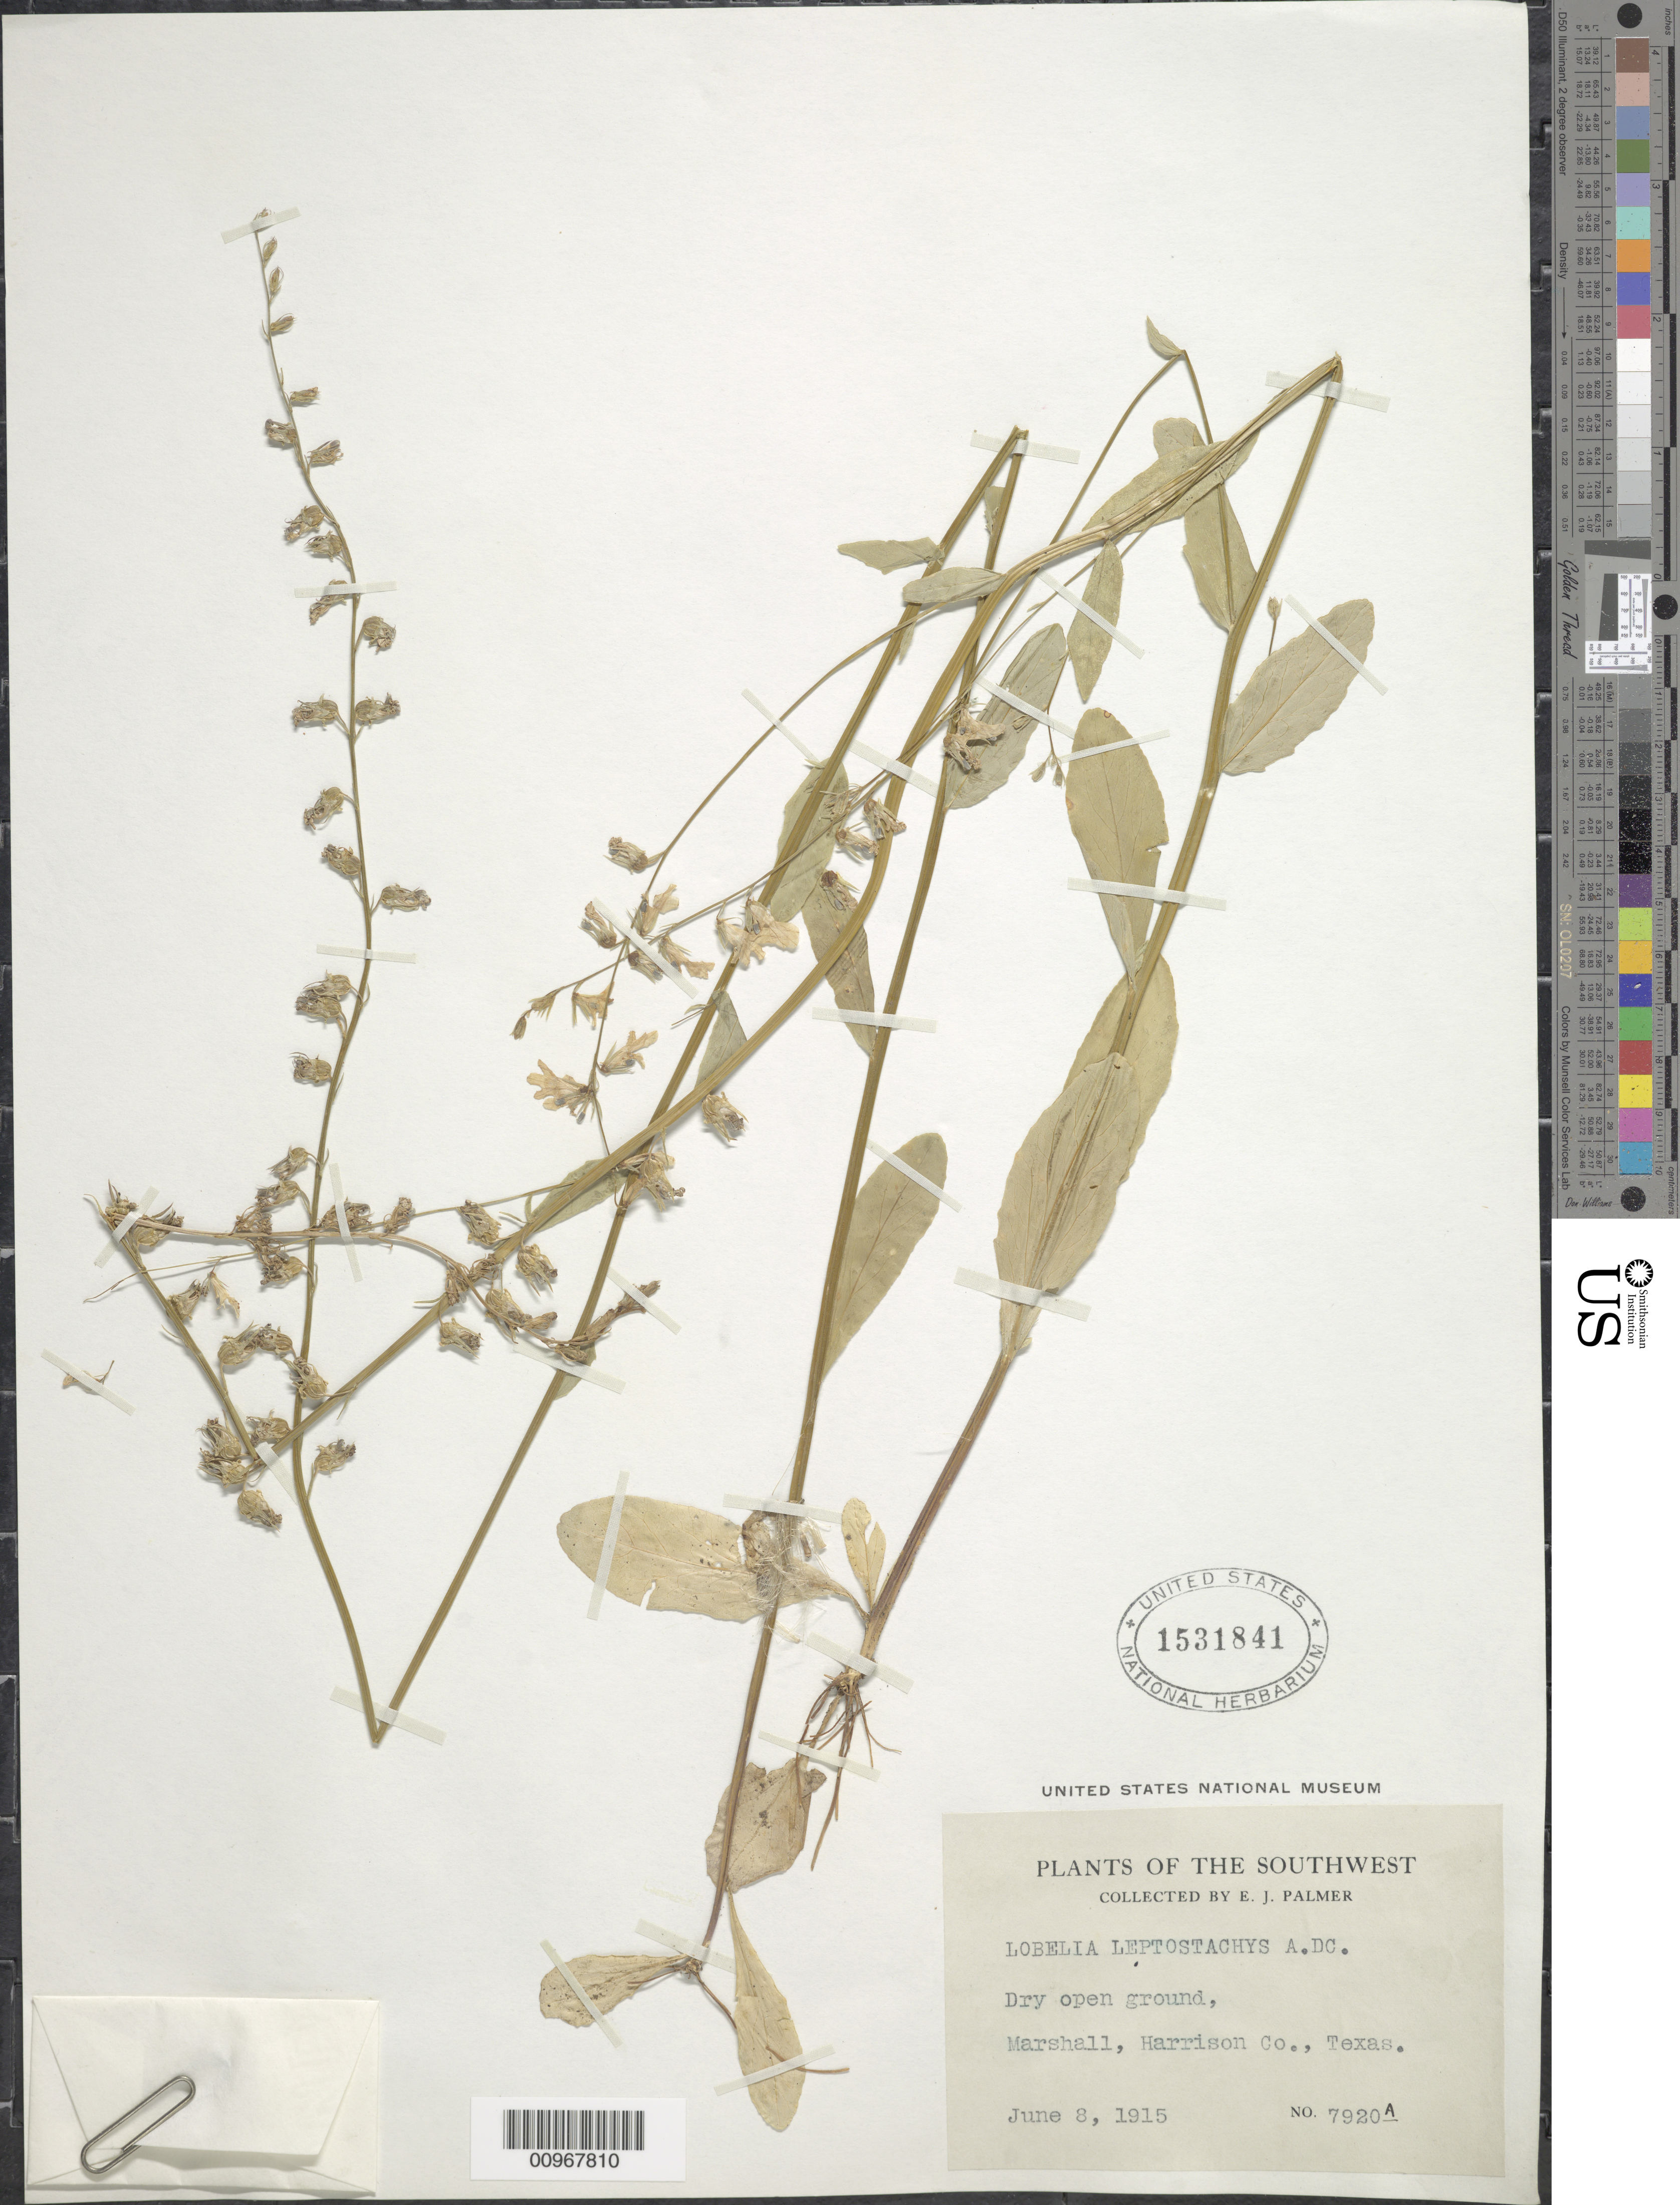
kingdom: Plantae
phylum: Tracheophyta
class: Magnoliopsida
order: Asterales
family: Campanulaceae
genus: Lobelia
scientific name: Lobelia leptostachys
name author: A. DC.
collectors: E. J. Palmer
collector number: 7920a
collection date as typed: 08 Jun 1915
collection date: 1915-06-08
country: United States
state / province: Texas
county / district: Harrison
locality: Marshall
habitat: dry open ground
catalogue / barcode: US 1531841